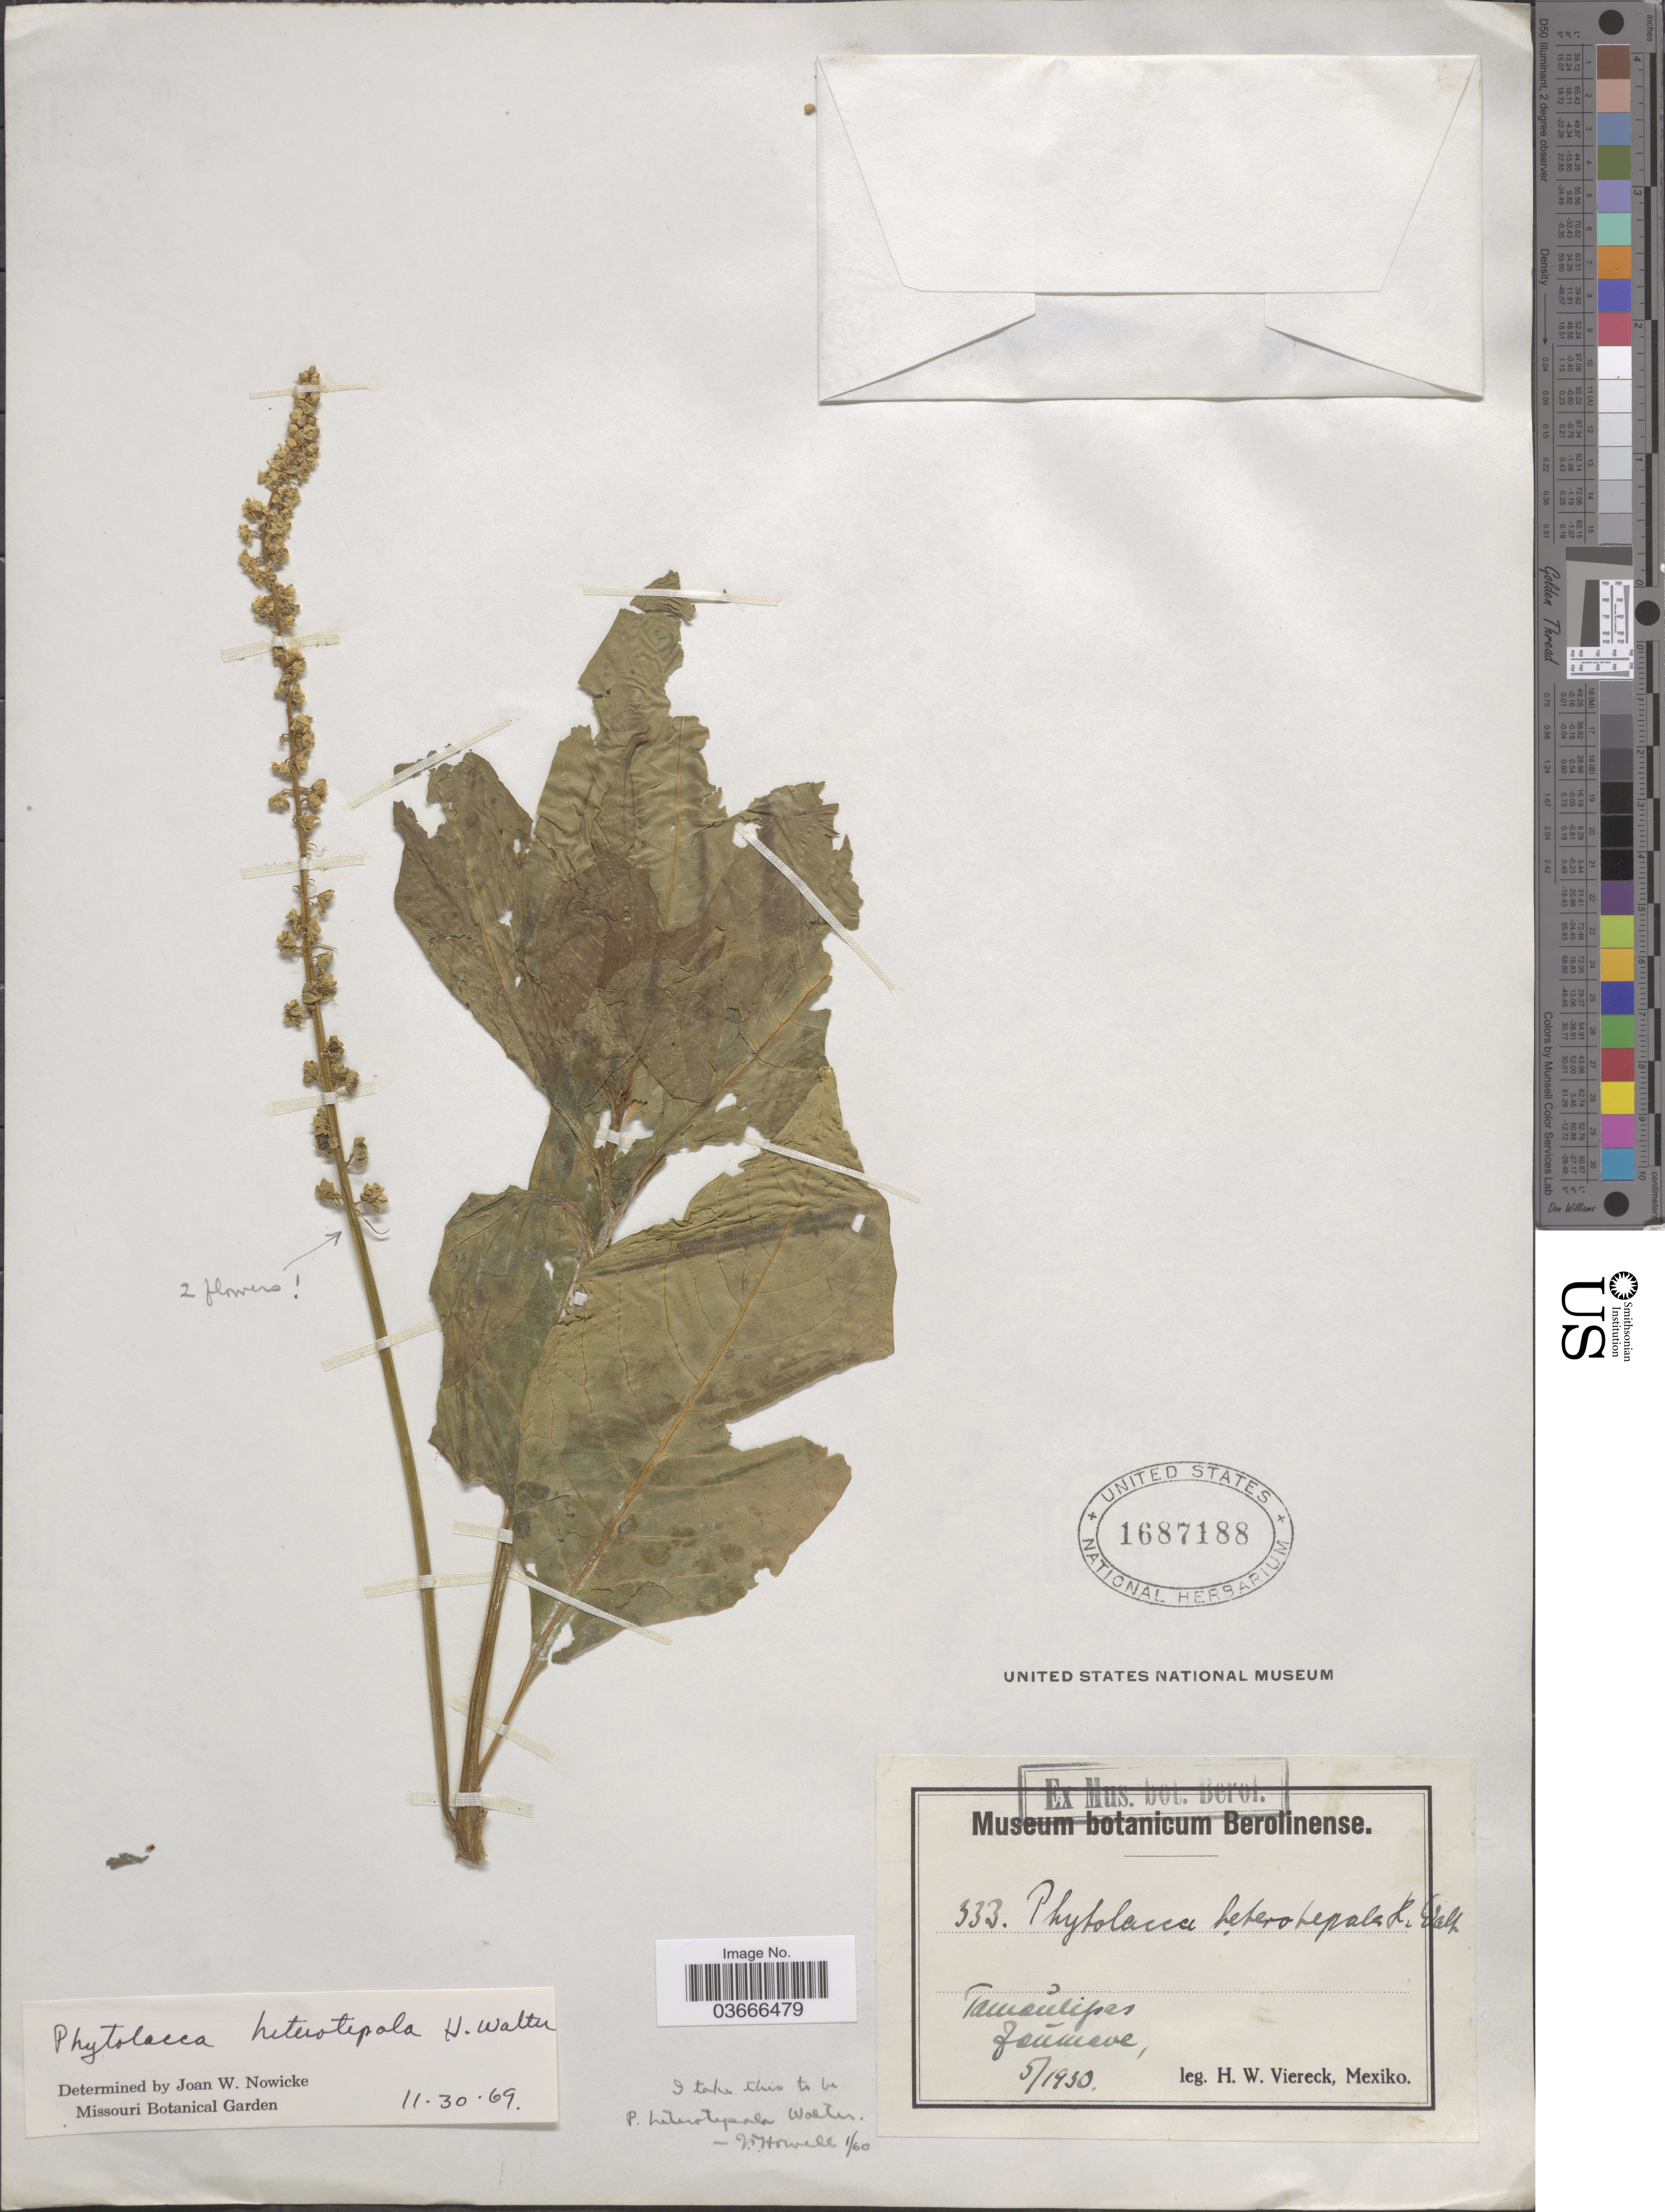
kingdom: Plantae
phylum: Tracheophyta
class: Magnoliopsida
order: Caryophyllales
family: Phytolaccaceae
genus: Phytolacca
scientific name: Phytolacca heterotepala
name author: H. Walter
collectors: H. W. Viereck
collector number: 333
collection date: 1930-05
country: Mexico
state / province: Tamaulipas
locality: Jaúmave.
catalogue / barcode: US 1687188